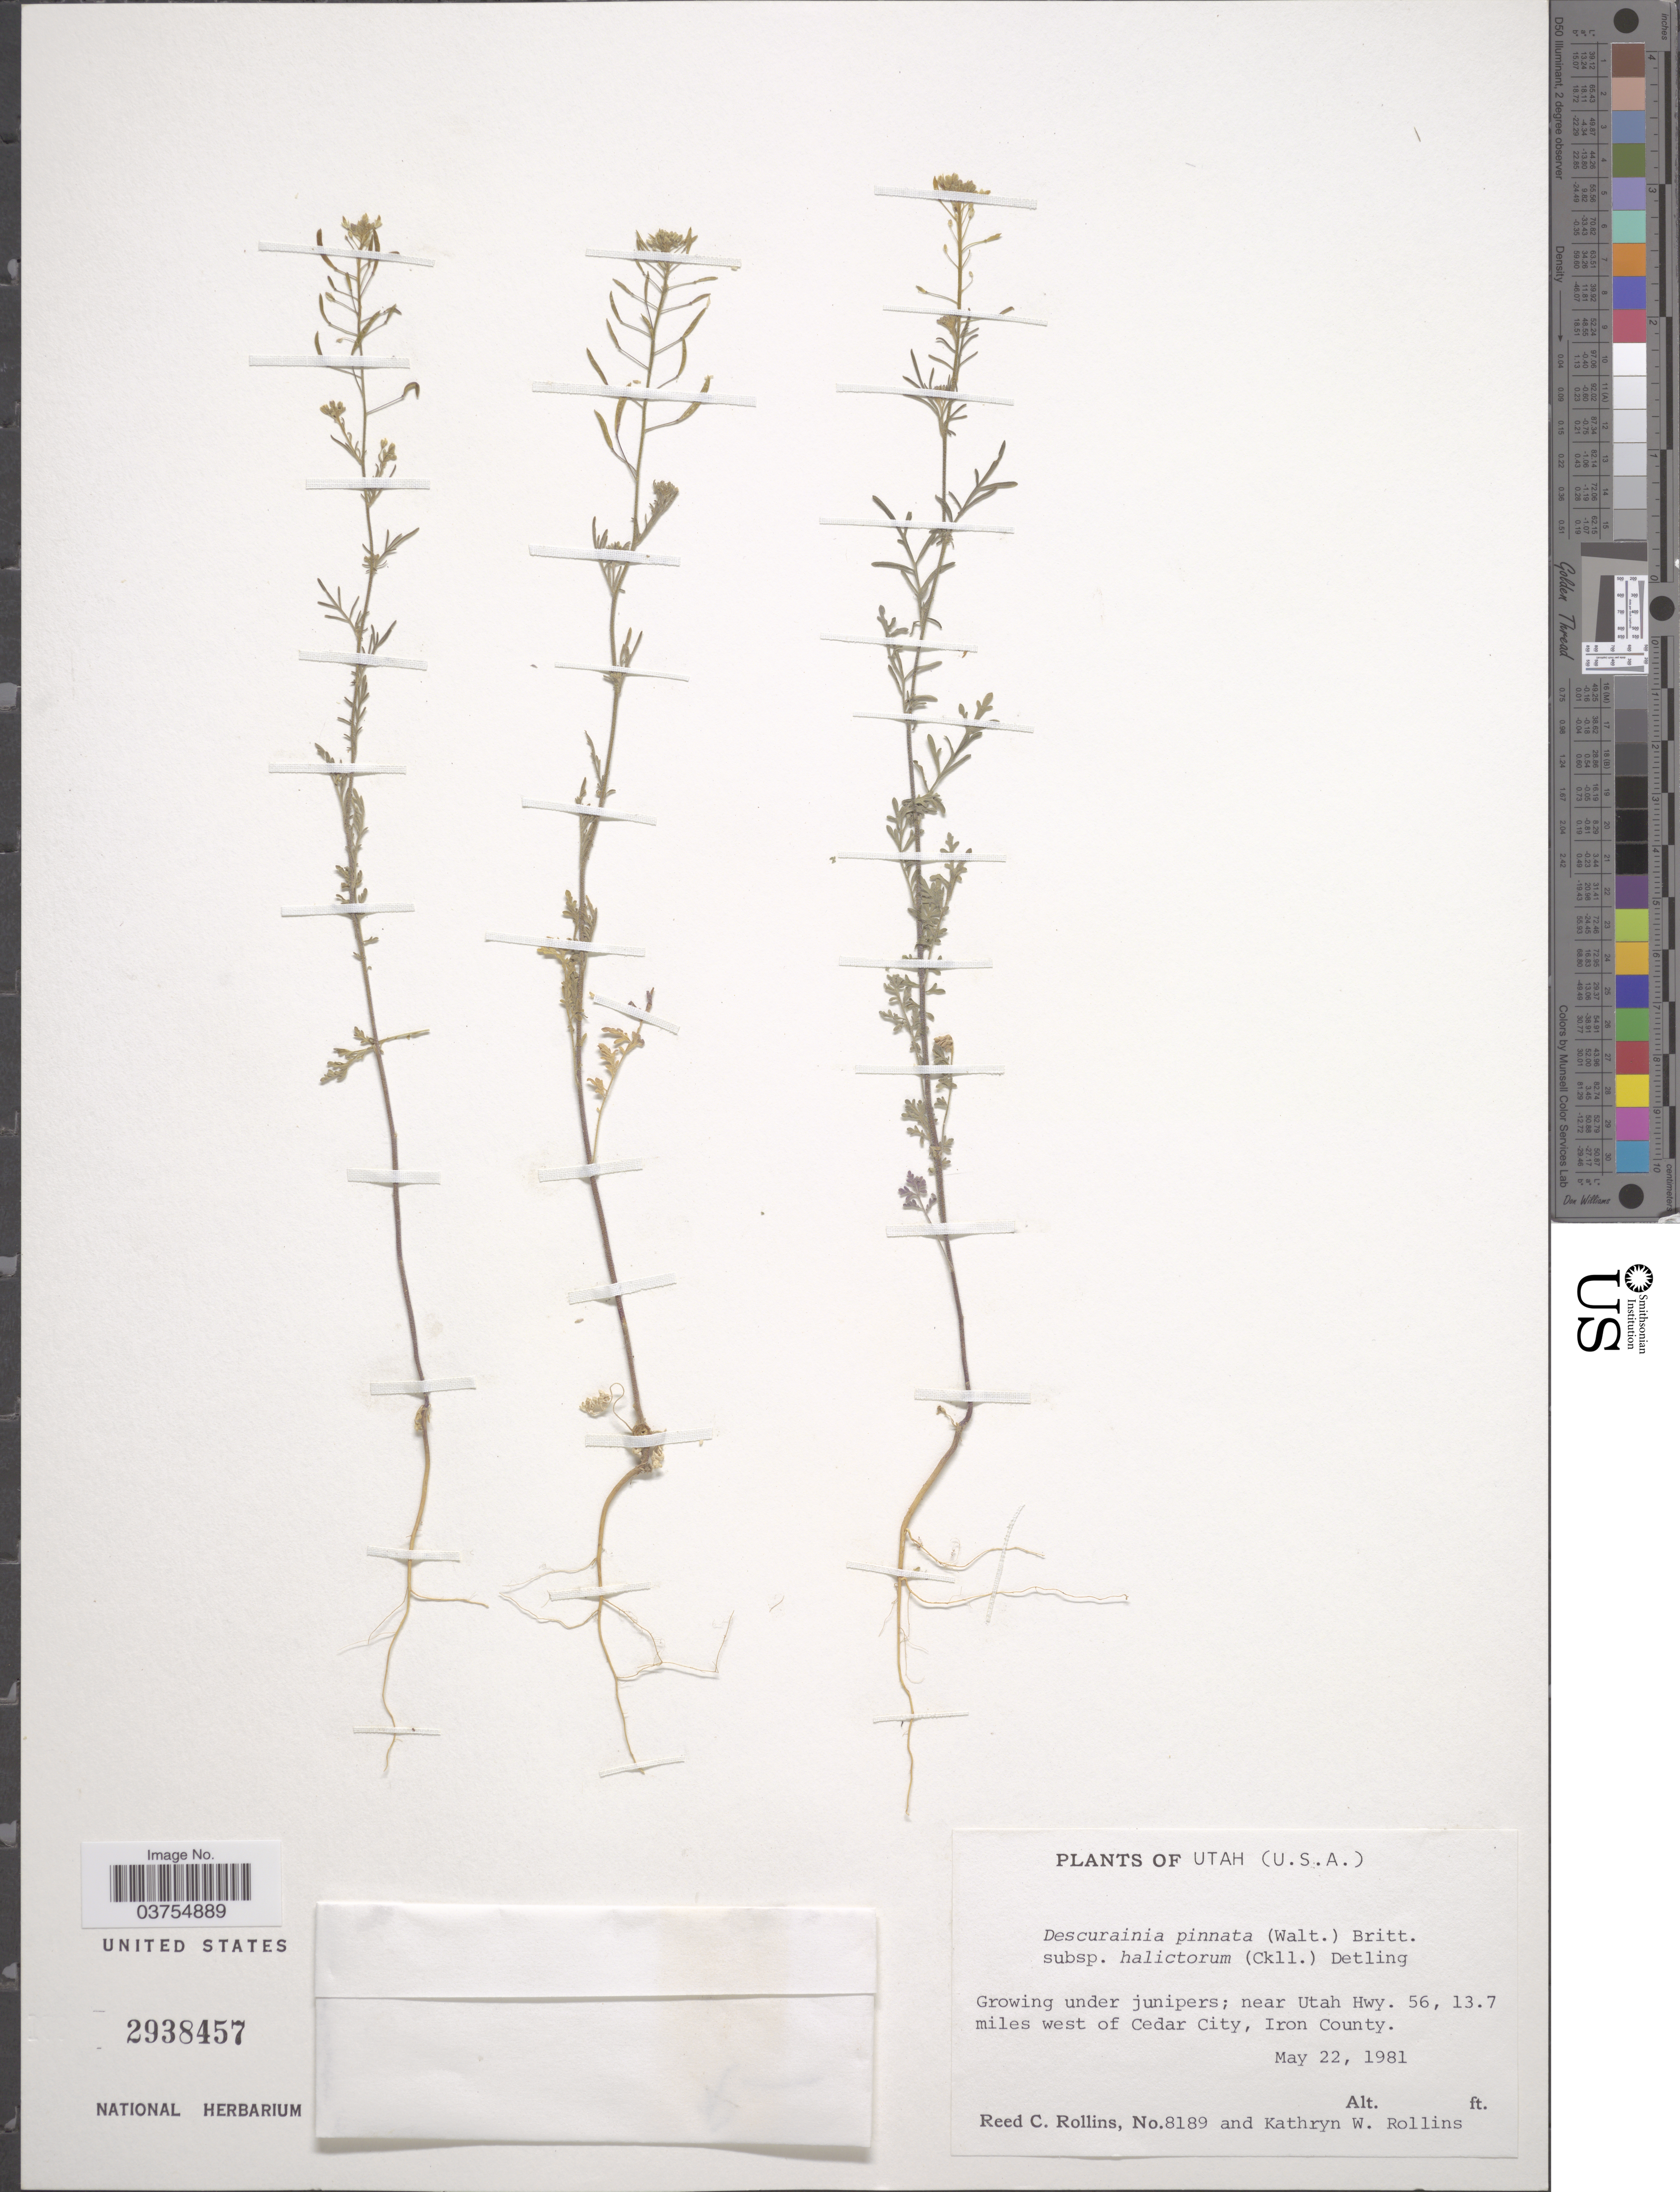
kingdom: Plantae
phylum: Tracheophyta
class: Magnoliopsida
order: Brassicales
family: Brassicaceae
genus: Descurainia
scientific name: Descurainia pinnata subsp. halictorum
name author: (Cockerell) Detling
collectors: R. C. Rollins & K. W. Rollins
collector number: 8189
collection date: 1981-05-22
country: United States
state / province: Utah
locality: Near Utah Hwy. 56, 13.7 miles west of Cedar City, Iron County.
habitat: growing under junipers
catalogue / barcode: US 2938457